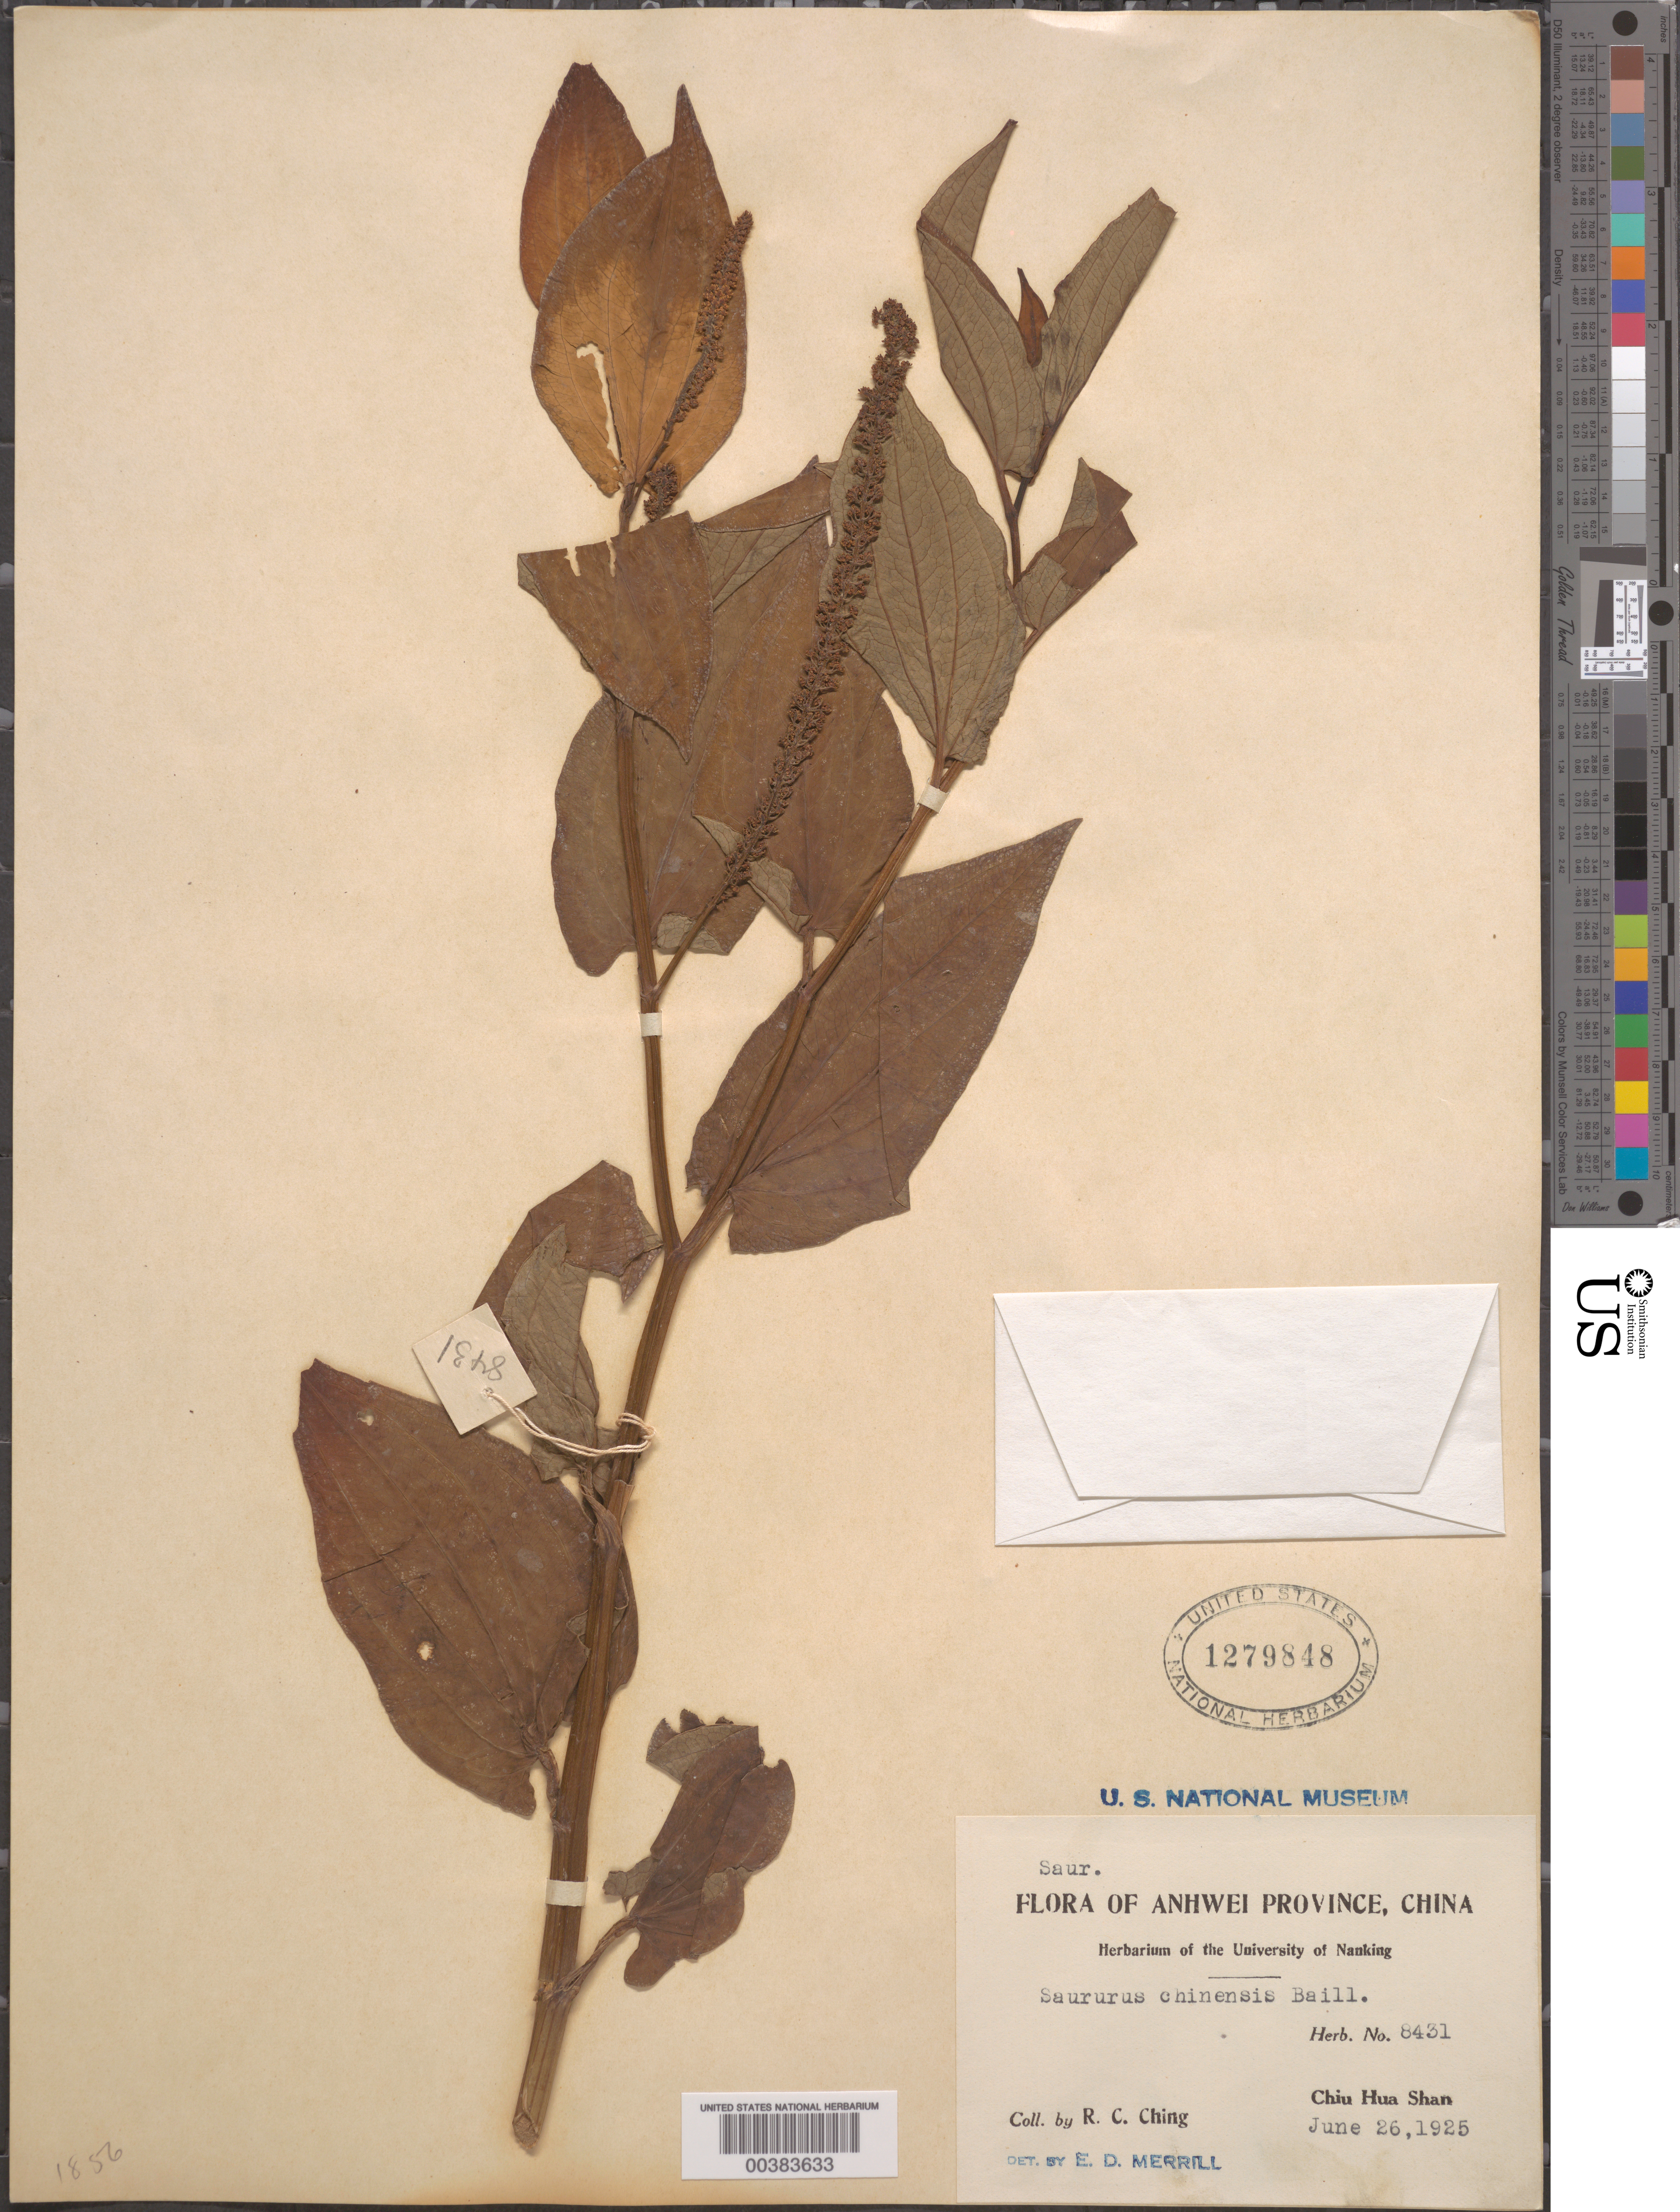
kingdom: Plantae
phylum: Tracheophyta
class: Magnoliopsida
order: Piperales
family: Saururaceae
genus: Saururus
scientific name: Saururus chinensis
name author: (Lour.) Baill.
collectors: R. C. Ching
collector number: Herb. Nanking 8431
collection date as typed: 26 Jun 1925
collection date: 1925-06-26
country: China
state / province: Anhui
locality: Chiu hua shan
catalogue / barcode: US 1279848